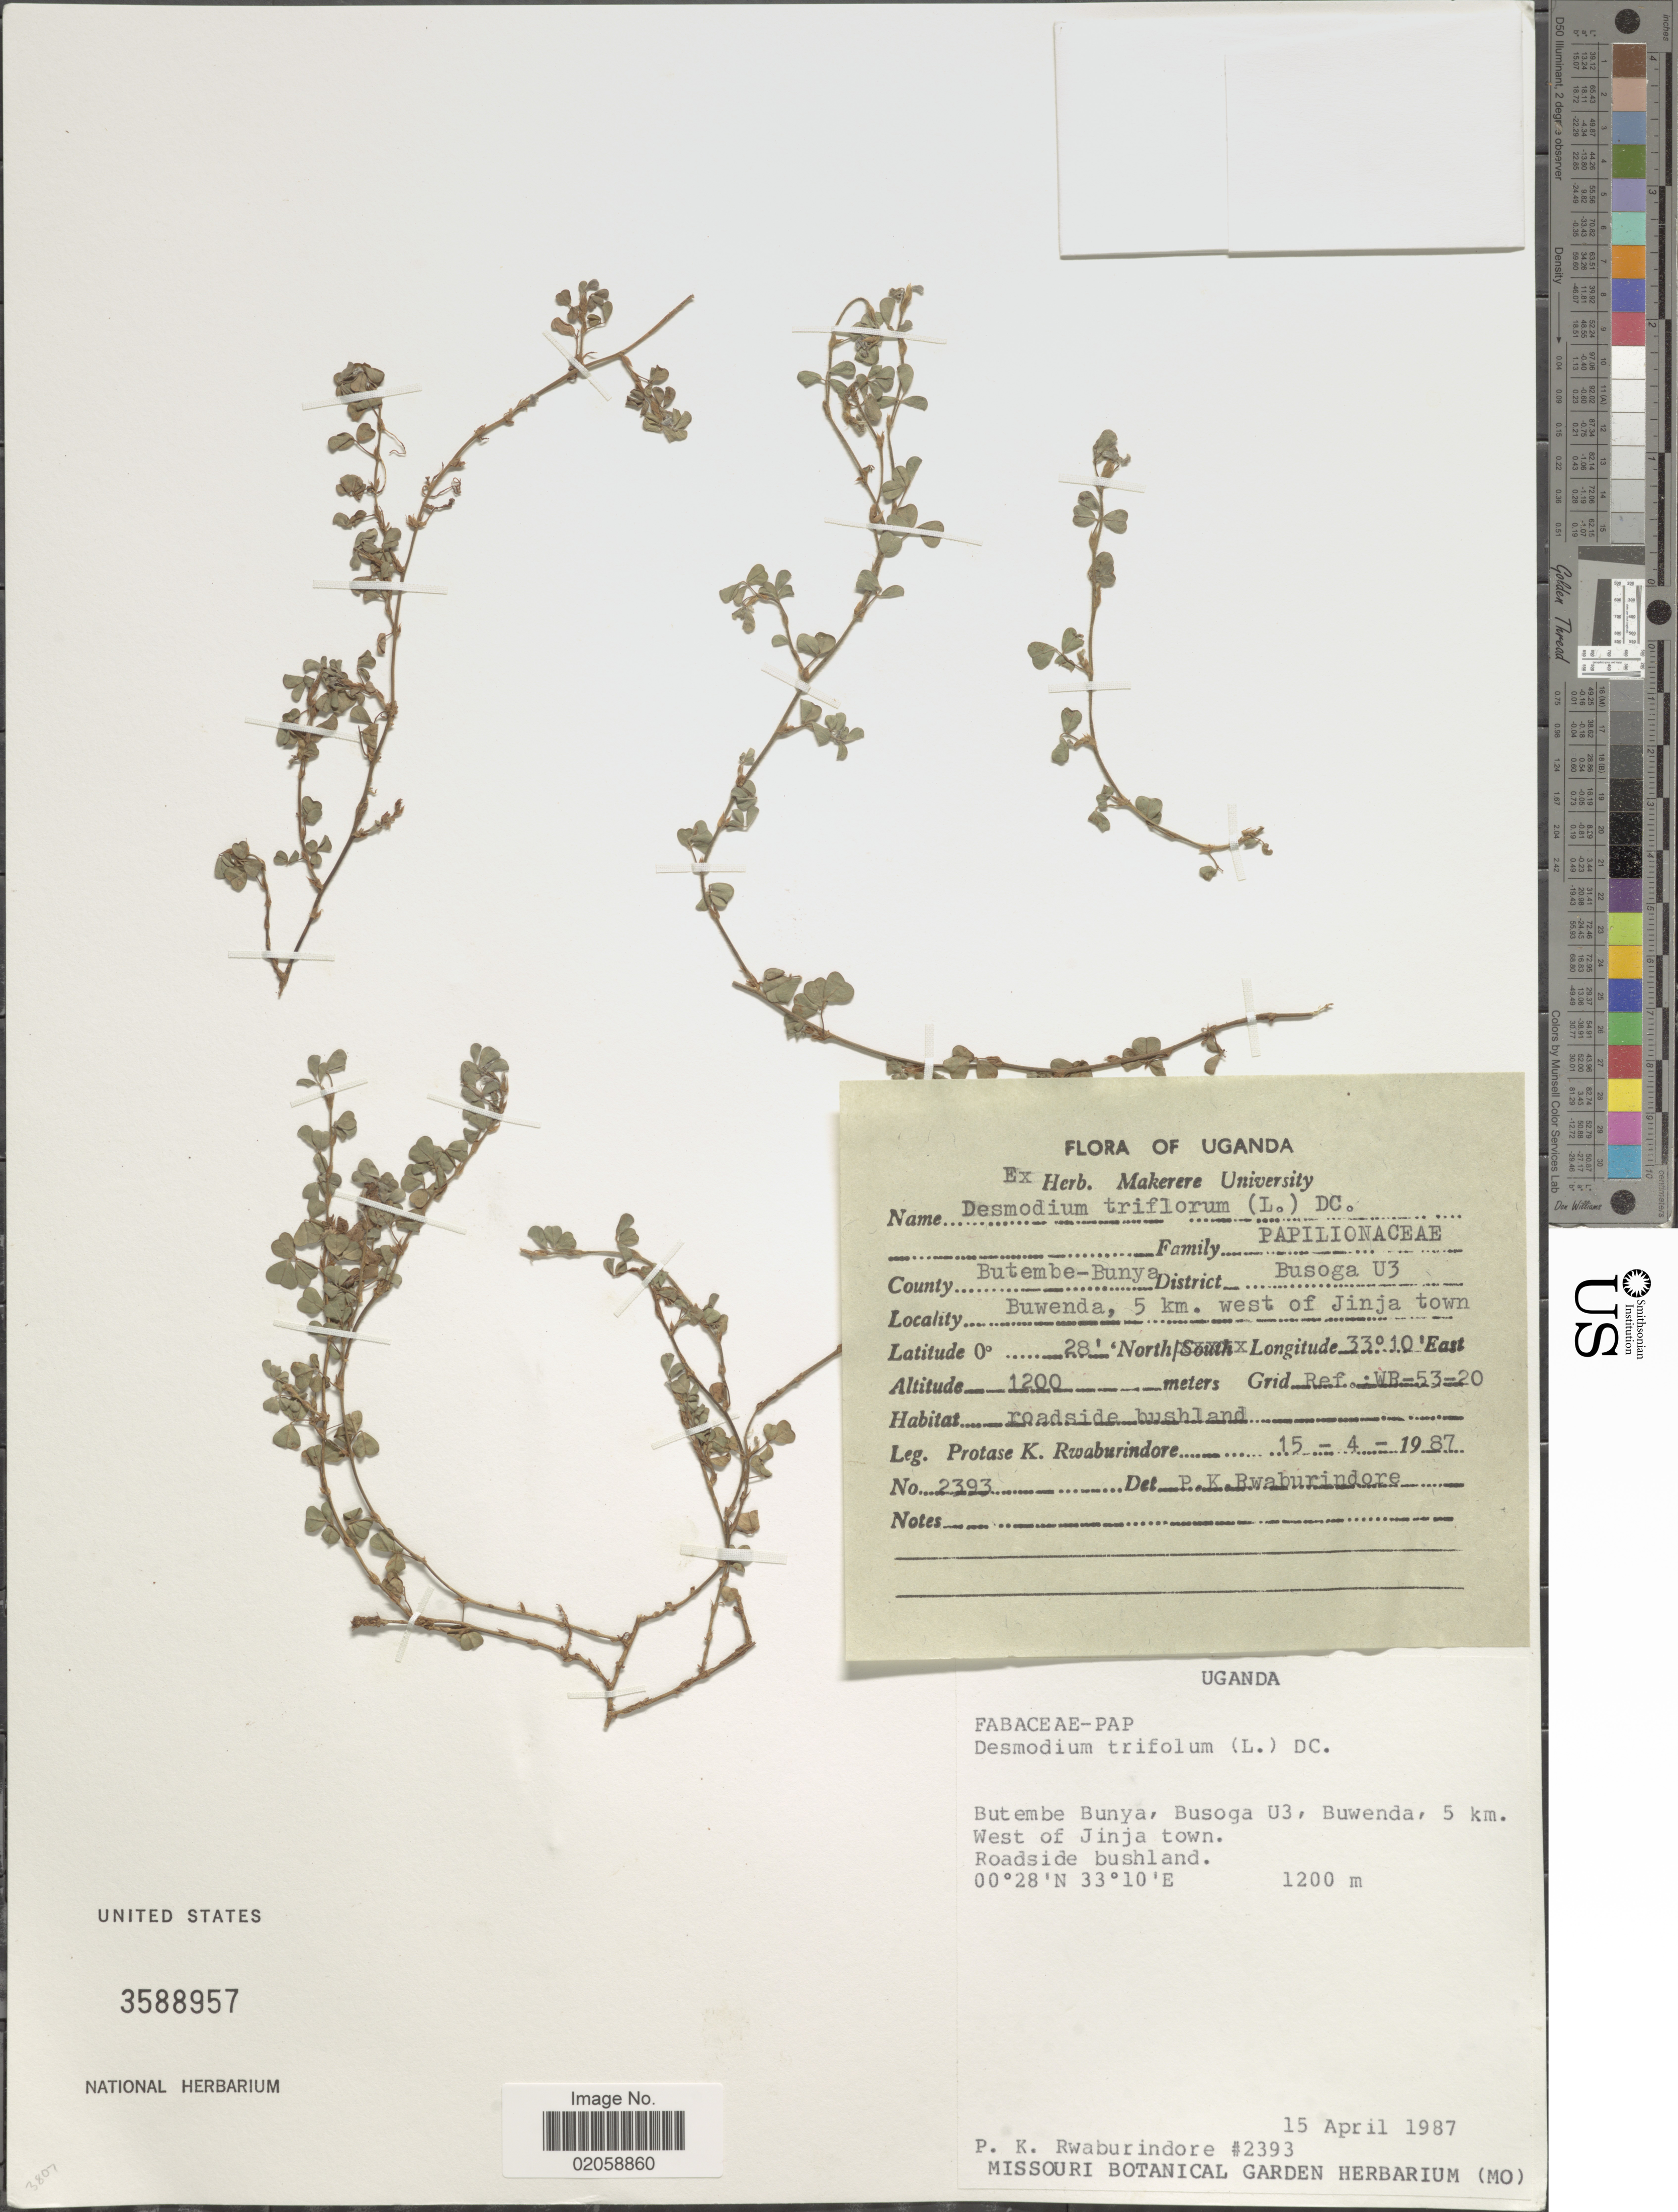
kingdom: Plantae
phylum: Tracheophyta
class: Magnoliopsida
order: Fabales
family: Fabaceae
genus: Grona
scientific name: Grona triflora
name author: (L.) H. Ohashi & K. Ohashi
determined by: Strong, Mark T., (BOT), Smithsonian Institution - National Museum of Natural History (UNITED STATES)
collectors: P. Rwaburindore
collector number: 2393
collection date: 1987-04-15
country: Uganda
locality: County Butembe-Bunya. District Busoga U3. Buwenda, 5 km. west of Jinja town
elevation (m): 1200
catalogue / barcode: US 3588957